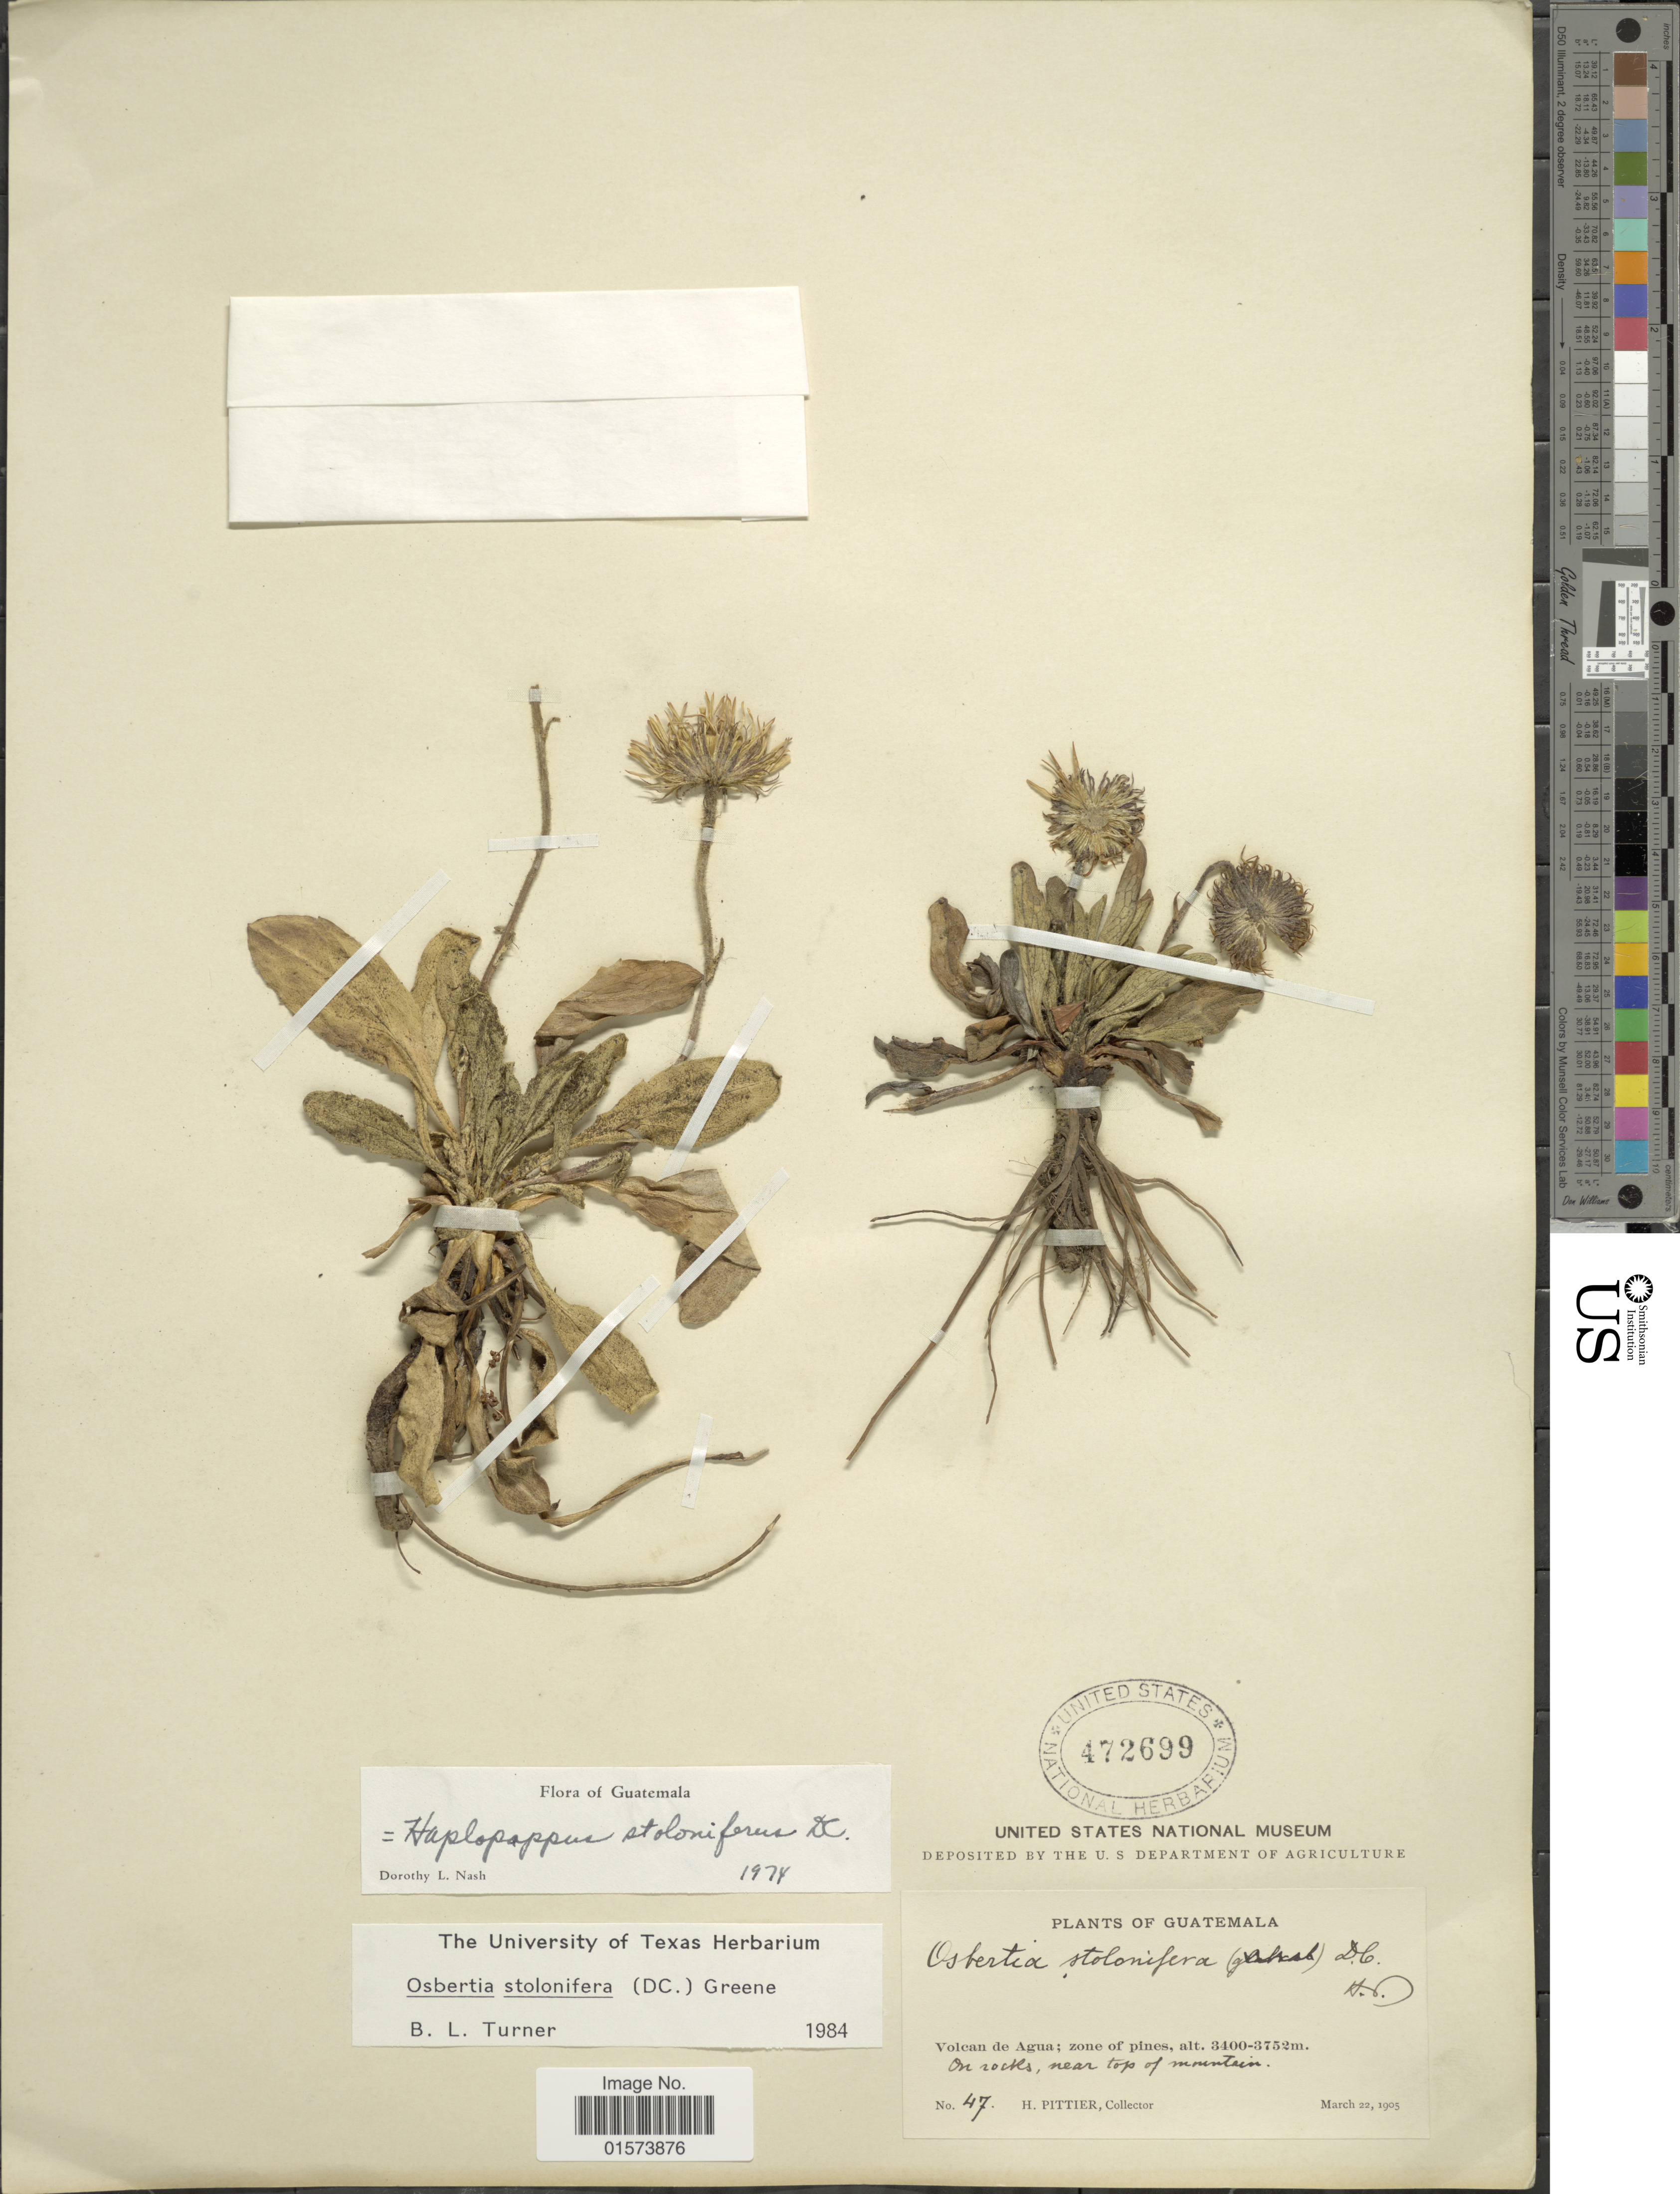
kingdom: Plantae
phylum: Tracheophyta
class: Magnoliopsida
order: Asterales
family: Asteraceae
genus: Osbertia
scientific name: Osbertia stolonifera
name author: (DC.) Greene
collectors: H. F. Pittier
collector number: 47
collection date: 1905-03-22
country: Guatemala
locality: Volcan de Agua; zone of pines, on rocks, near top of mountain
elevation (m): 3400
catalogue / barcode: US 472699